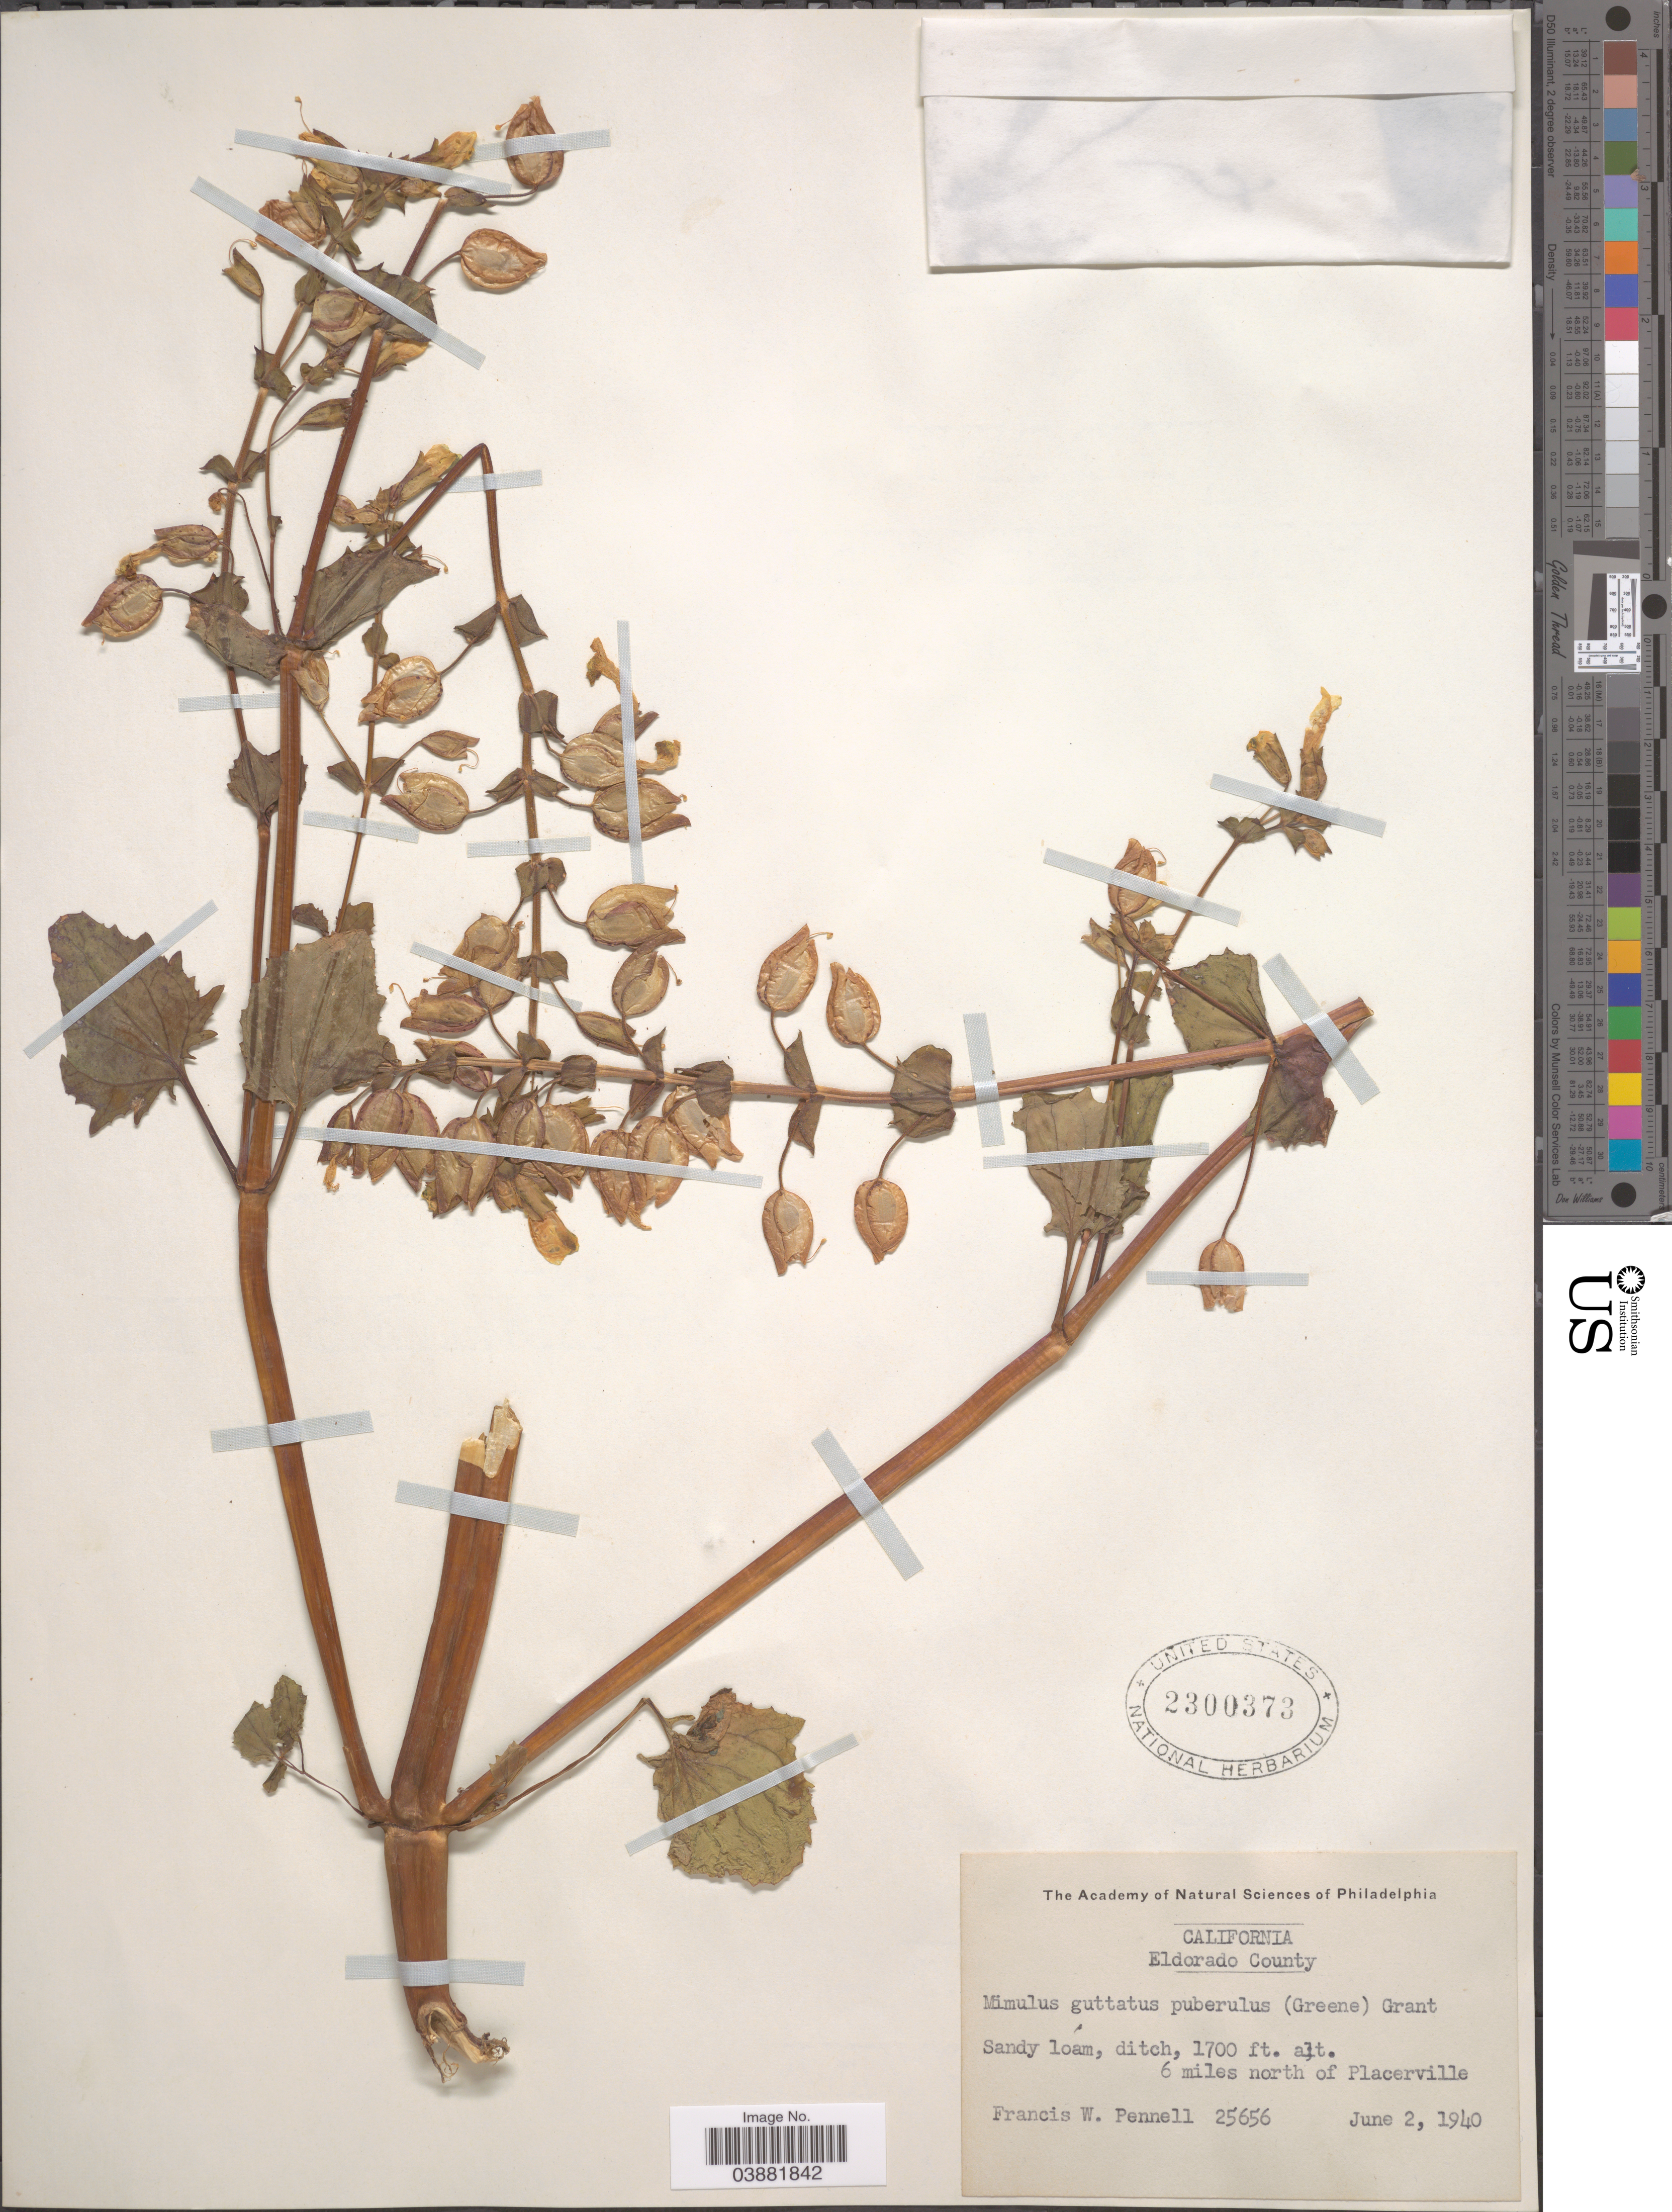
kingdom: Plantae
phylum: Tracheophyta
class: Magnoliopsida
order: Lamiales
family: Phrymaceae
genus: Mimulus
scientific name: Mimulus guttatus var. puberulus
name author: (Greene) A.L. Grant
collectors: F. W. Pennell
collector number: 25656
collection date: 1940-06-02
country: United States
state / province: California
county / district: El Dorado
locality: Eldorado County. Sandy loam, ditch, 6 miles north of Placerville.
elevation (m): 518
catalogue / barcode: US 2300373